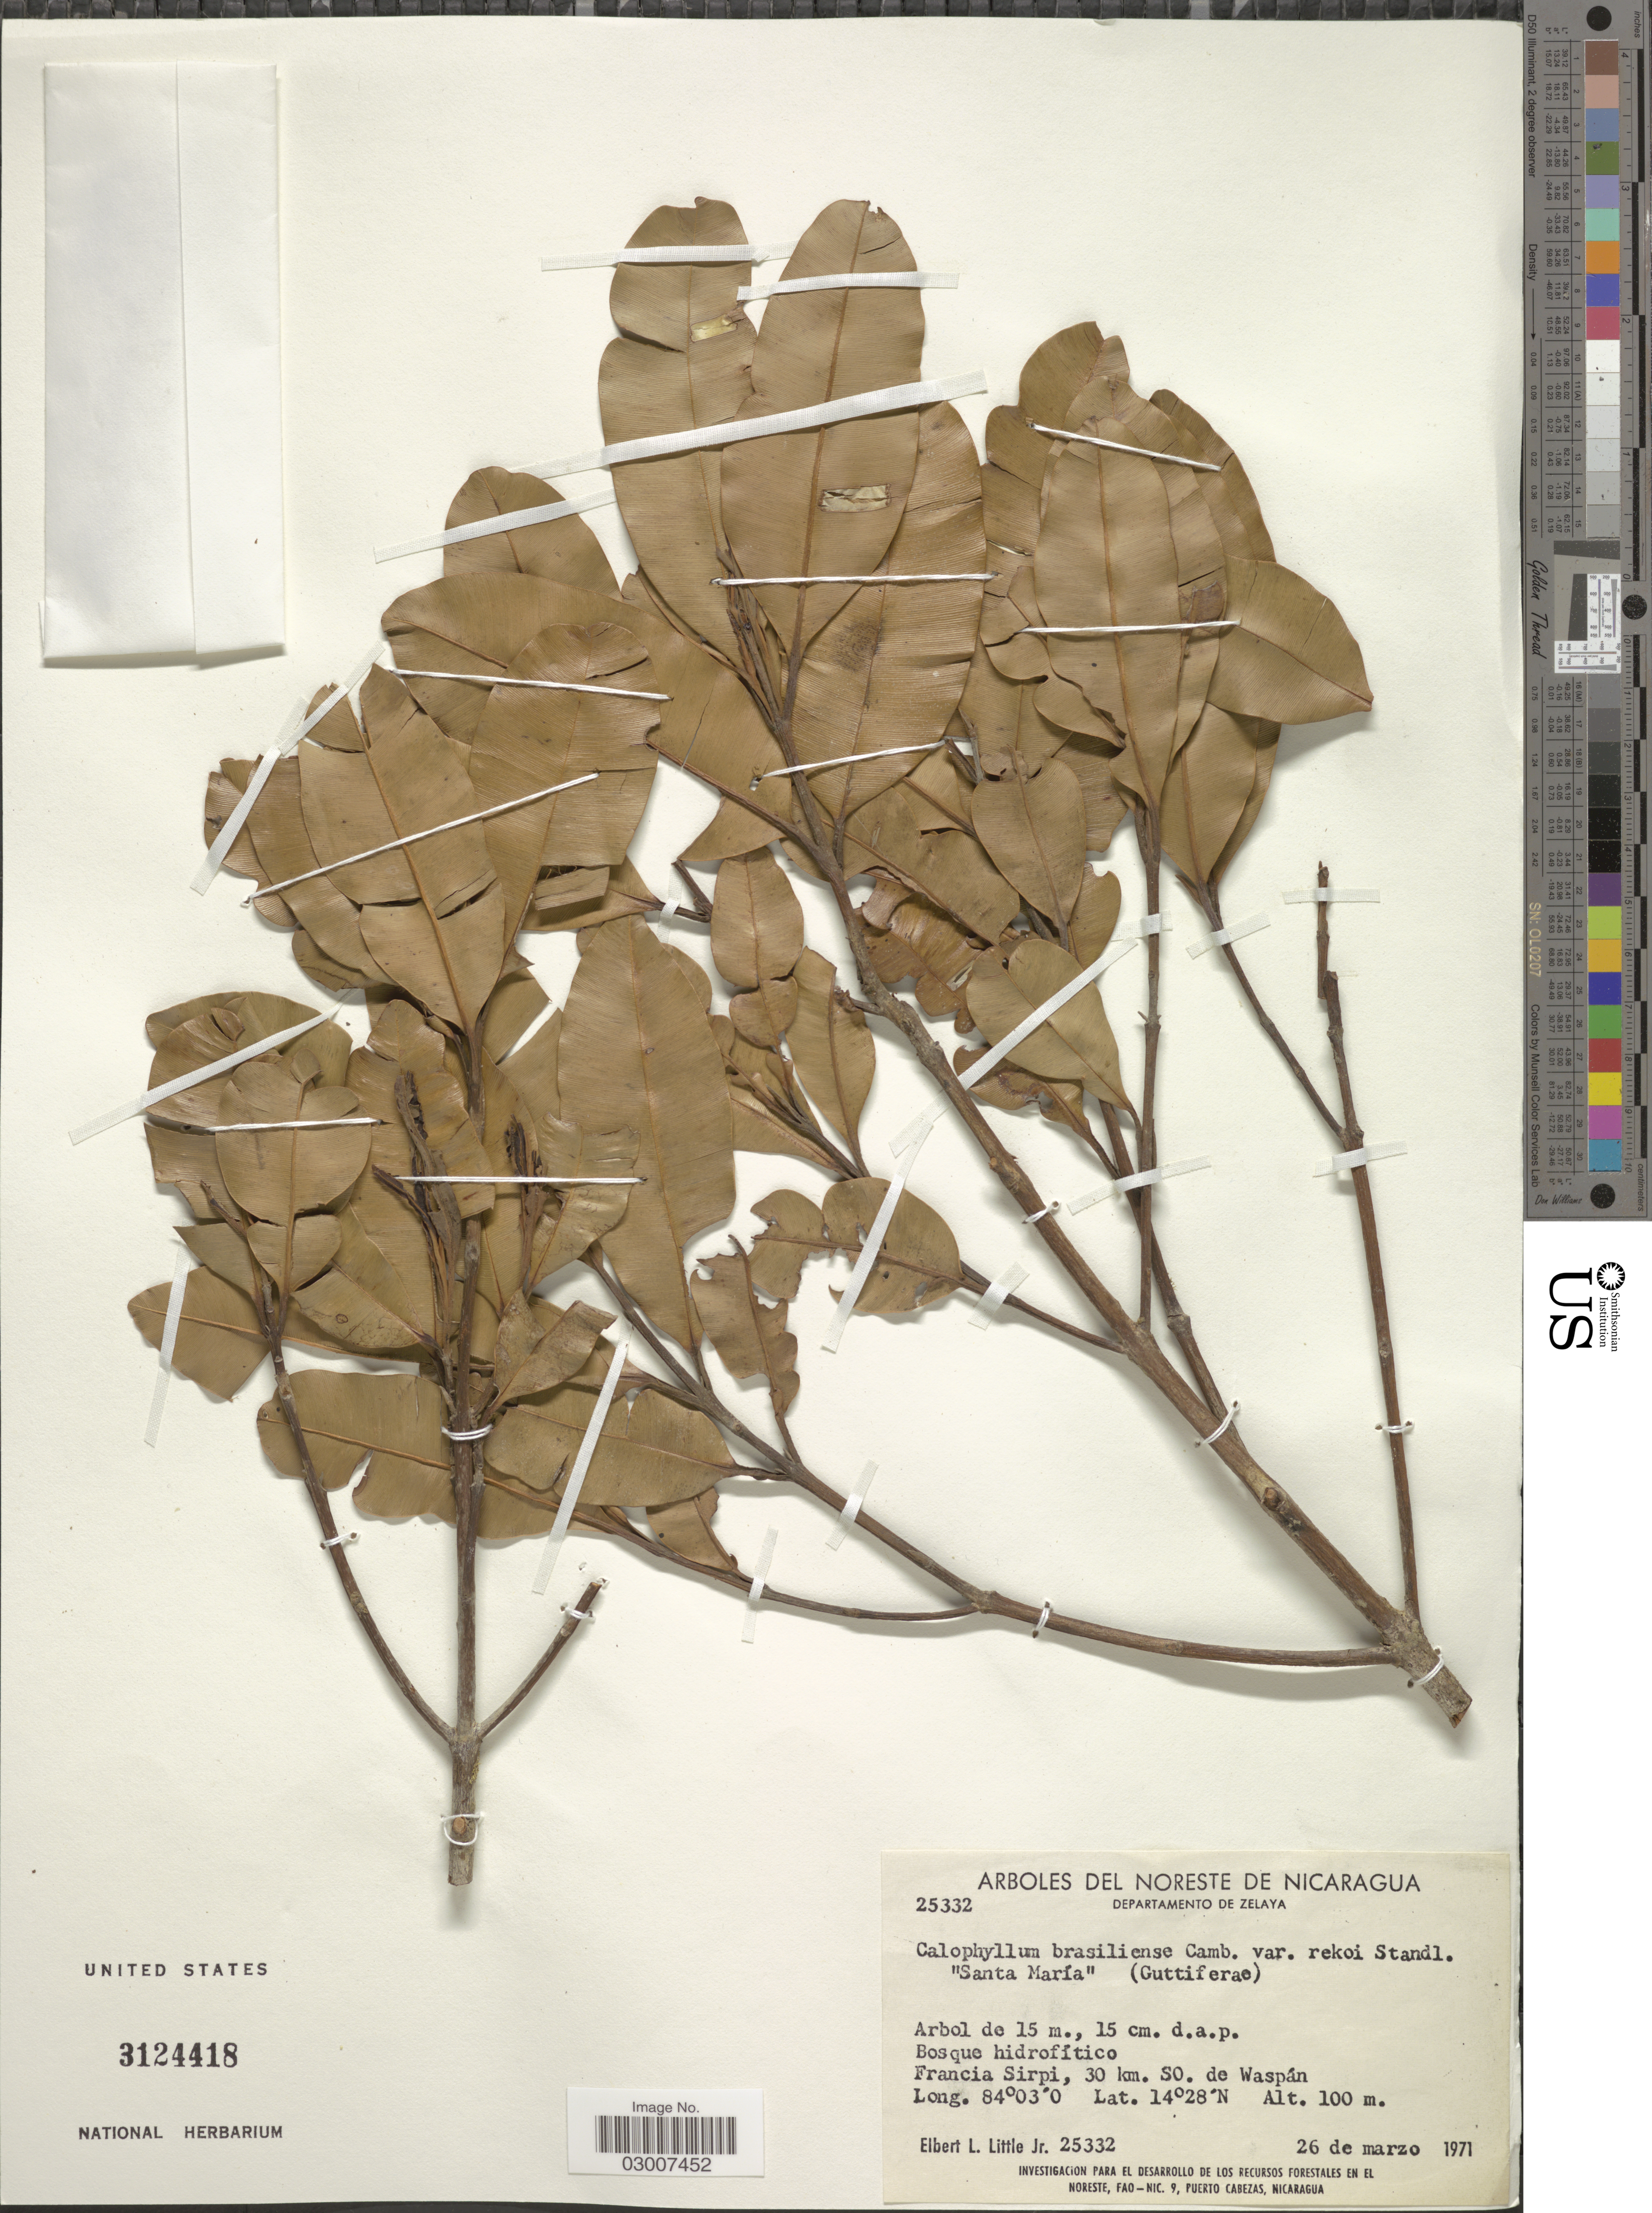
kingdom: Plantae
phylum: Tracheophyta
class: Magnoliopsida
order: Malpighiales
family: Calophyllaceae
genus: Calophyllum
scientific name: Calophyllum brasiliense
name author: Cambess.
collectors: E. L. Little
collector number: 25332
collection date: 1971-03-26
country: Nicaragua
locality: Noreste de Nicaragua. Departamento de Zelaya. Francia Sirpi, 30 km. SO. de Waspán.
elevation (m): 100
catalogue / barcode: US 3124418